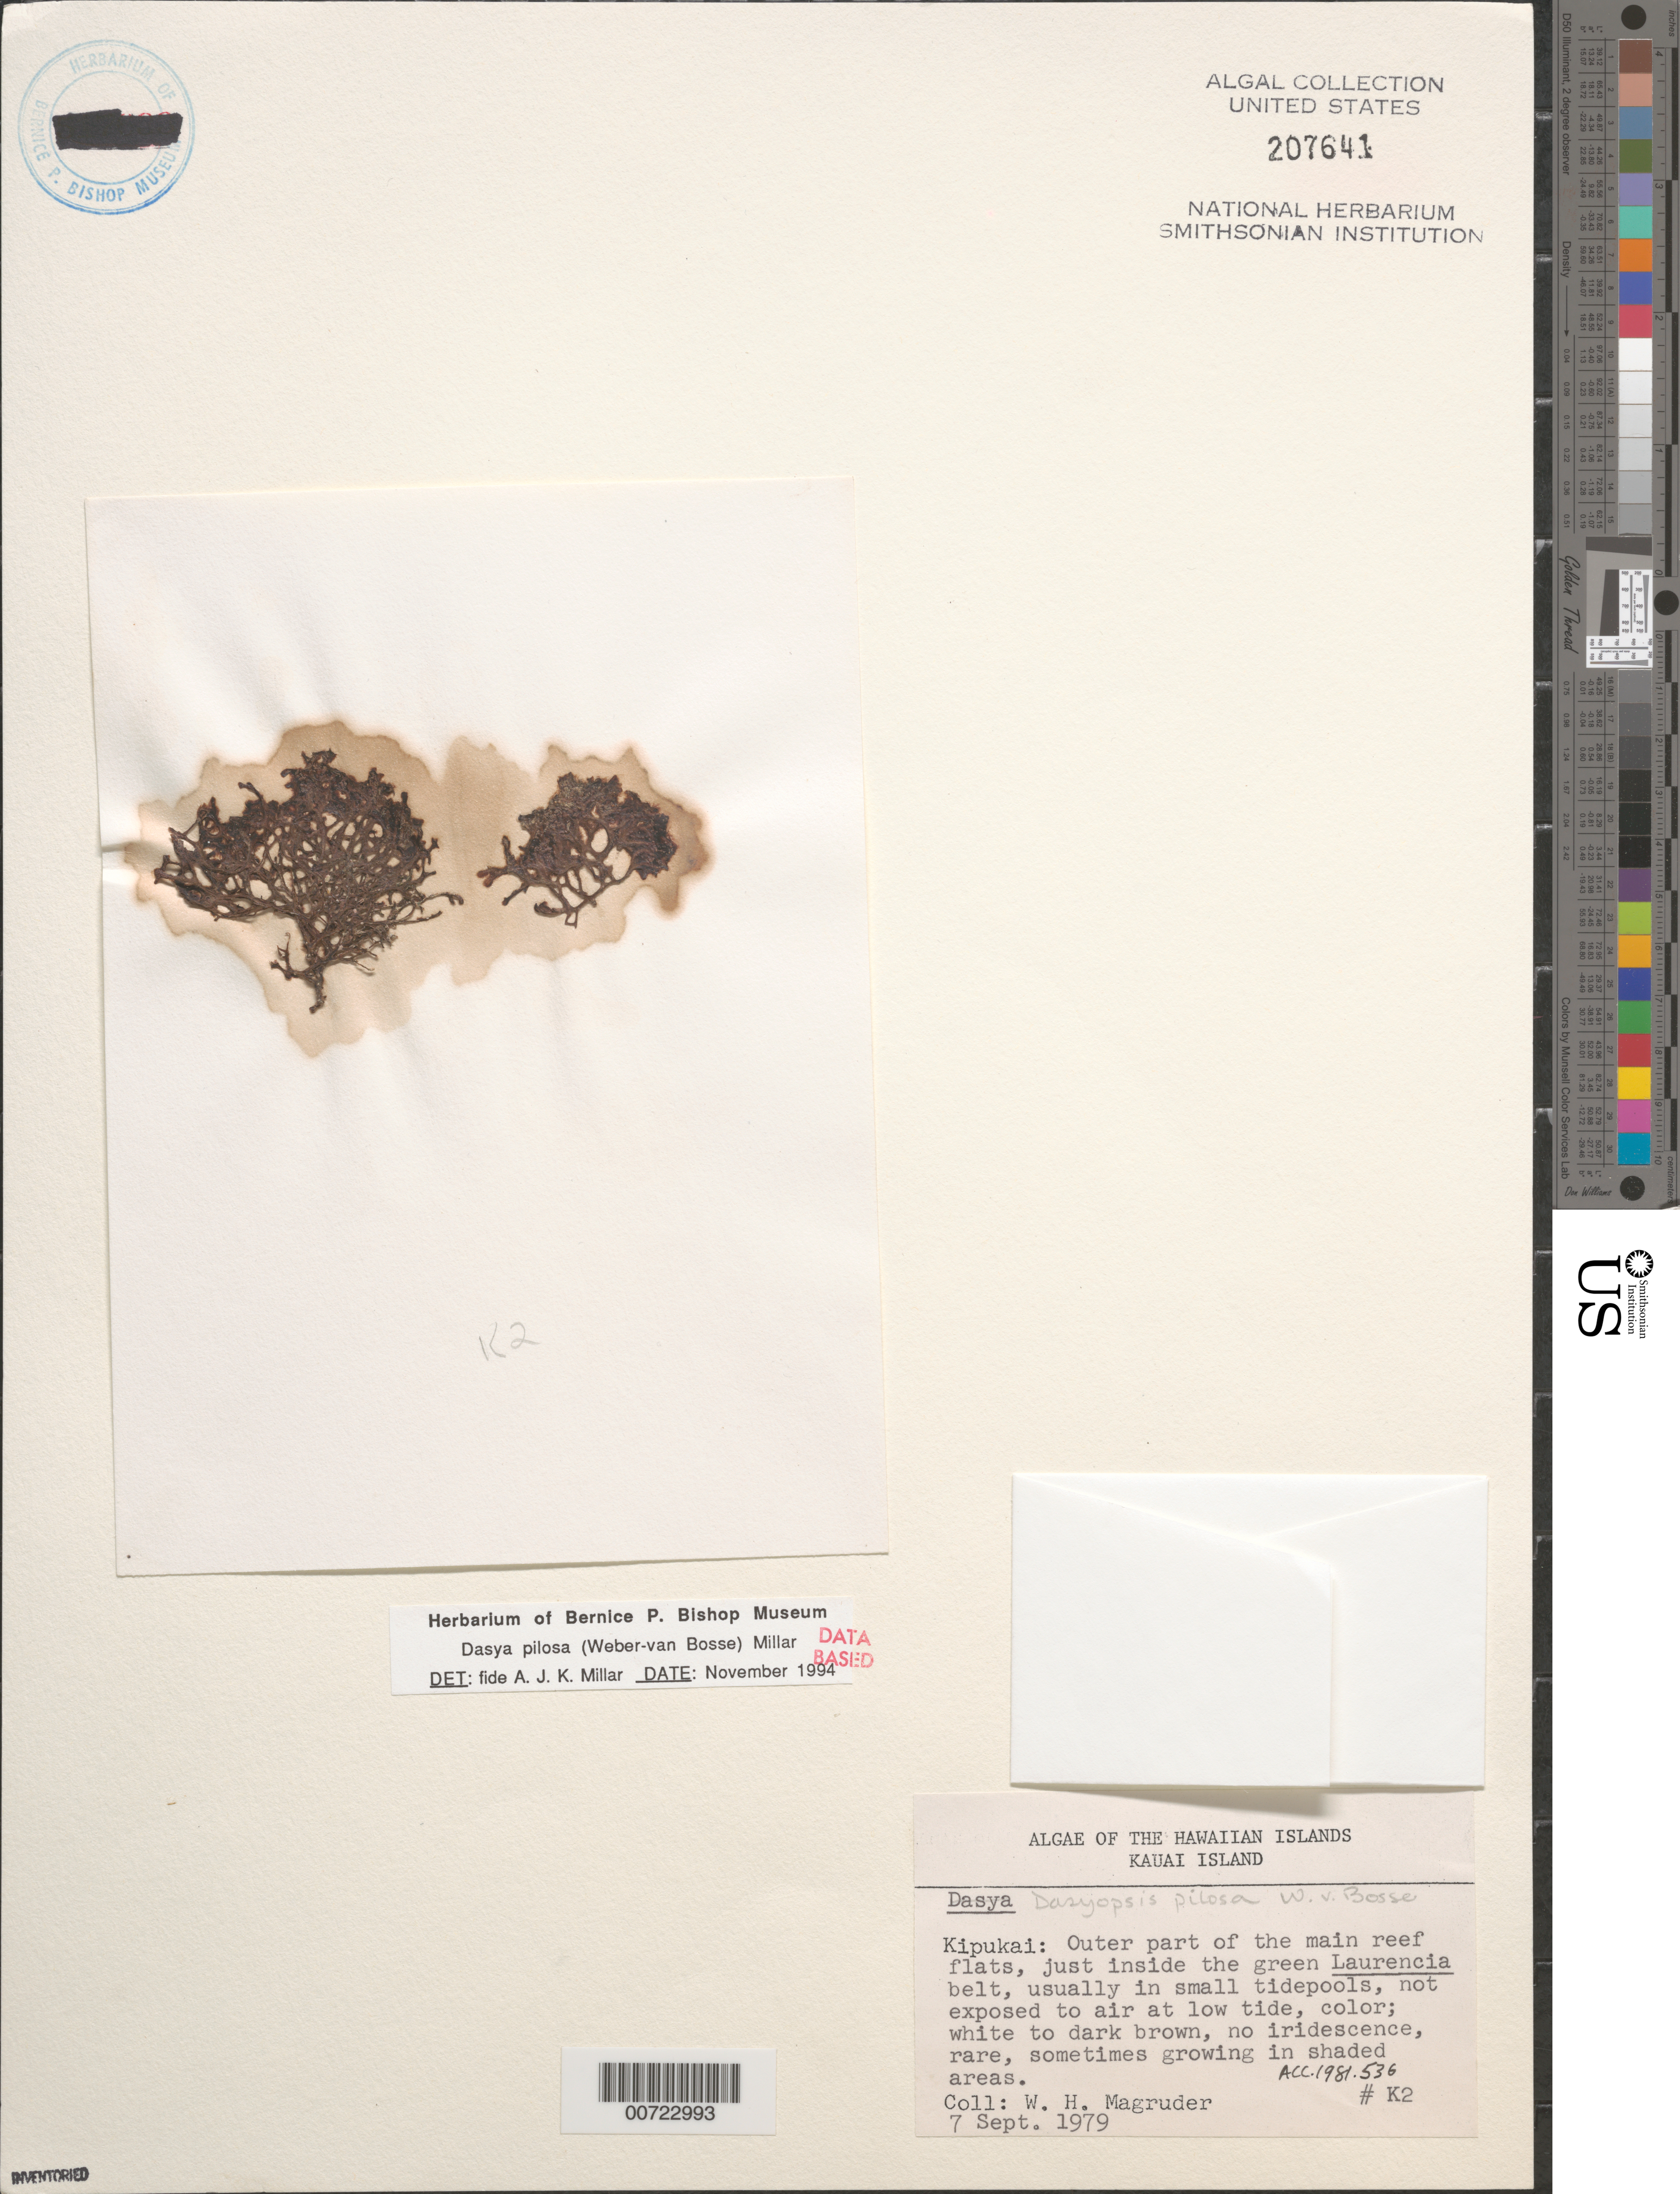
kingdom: Plantae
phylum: Rhodophyta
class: Florideophyceae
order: Ceramiales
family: Dasyaceae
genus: Dasya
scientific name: Dasya anastomosans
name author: (Weber Bosse) M.J. Wynne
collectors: W. Magruder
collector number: K2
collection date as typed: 07 Sep 1979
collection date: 1979-09-07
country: United States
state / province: Hawaii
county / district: Kauai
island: Kaua'i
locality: Kipukai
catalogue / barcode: US 207641